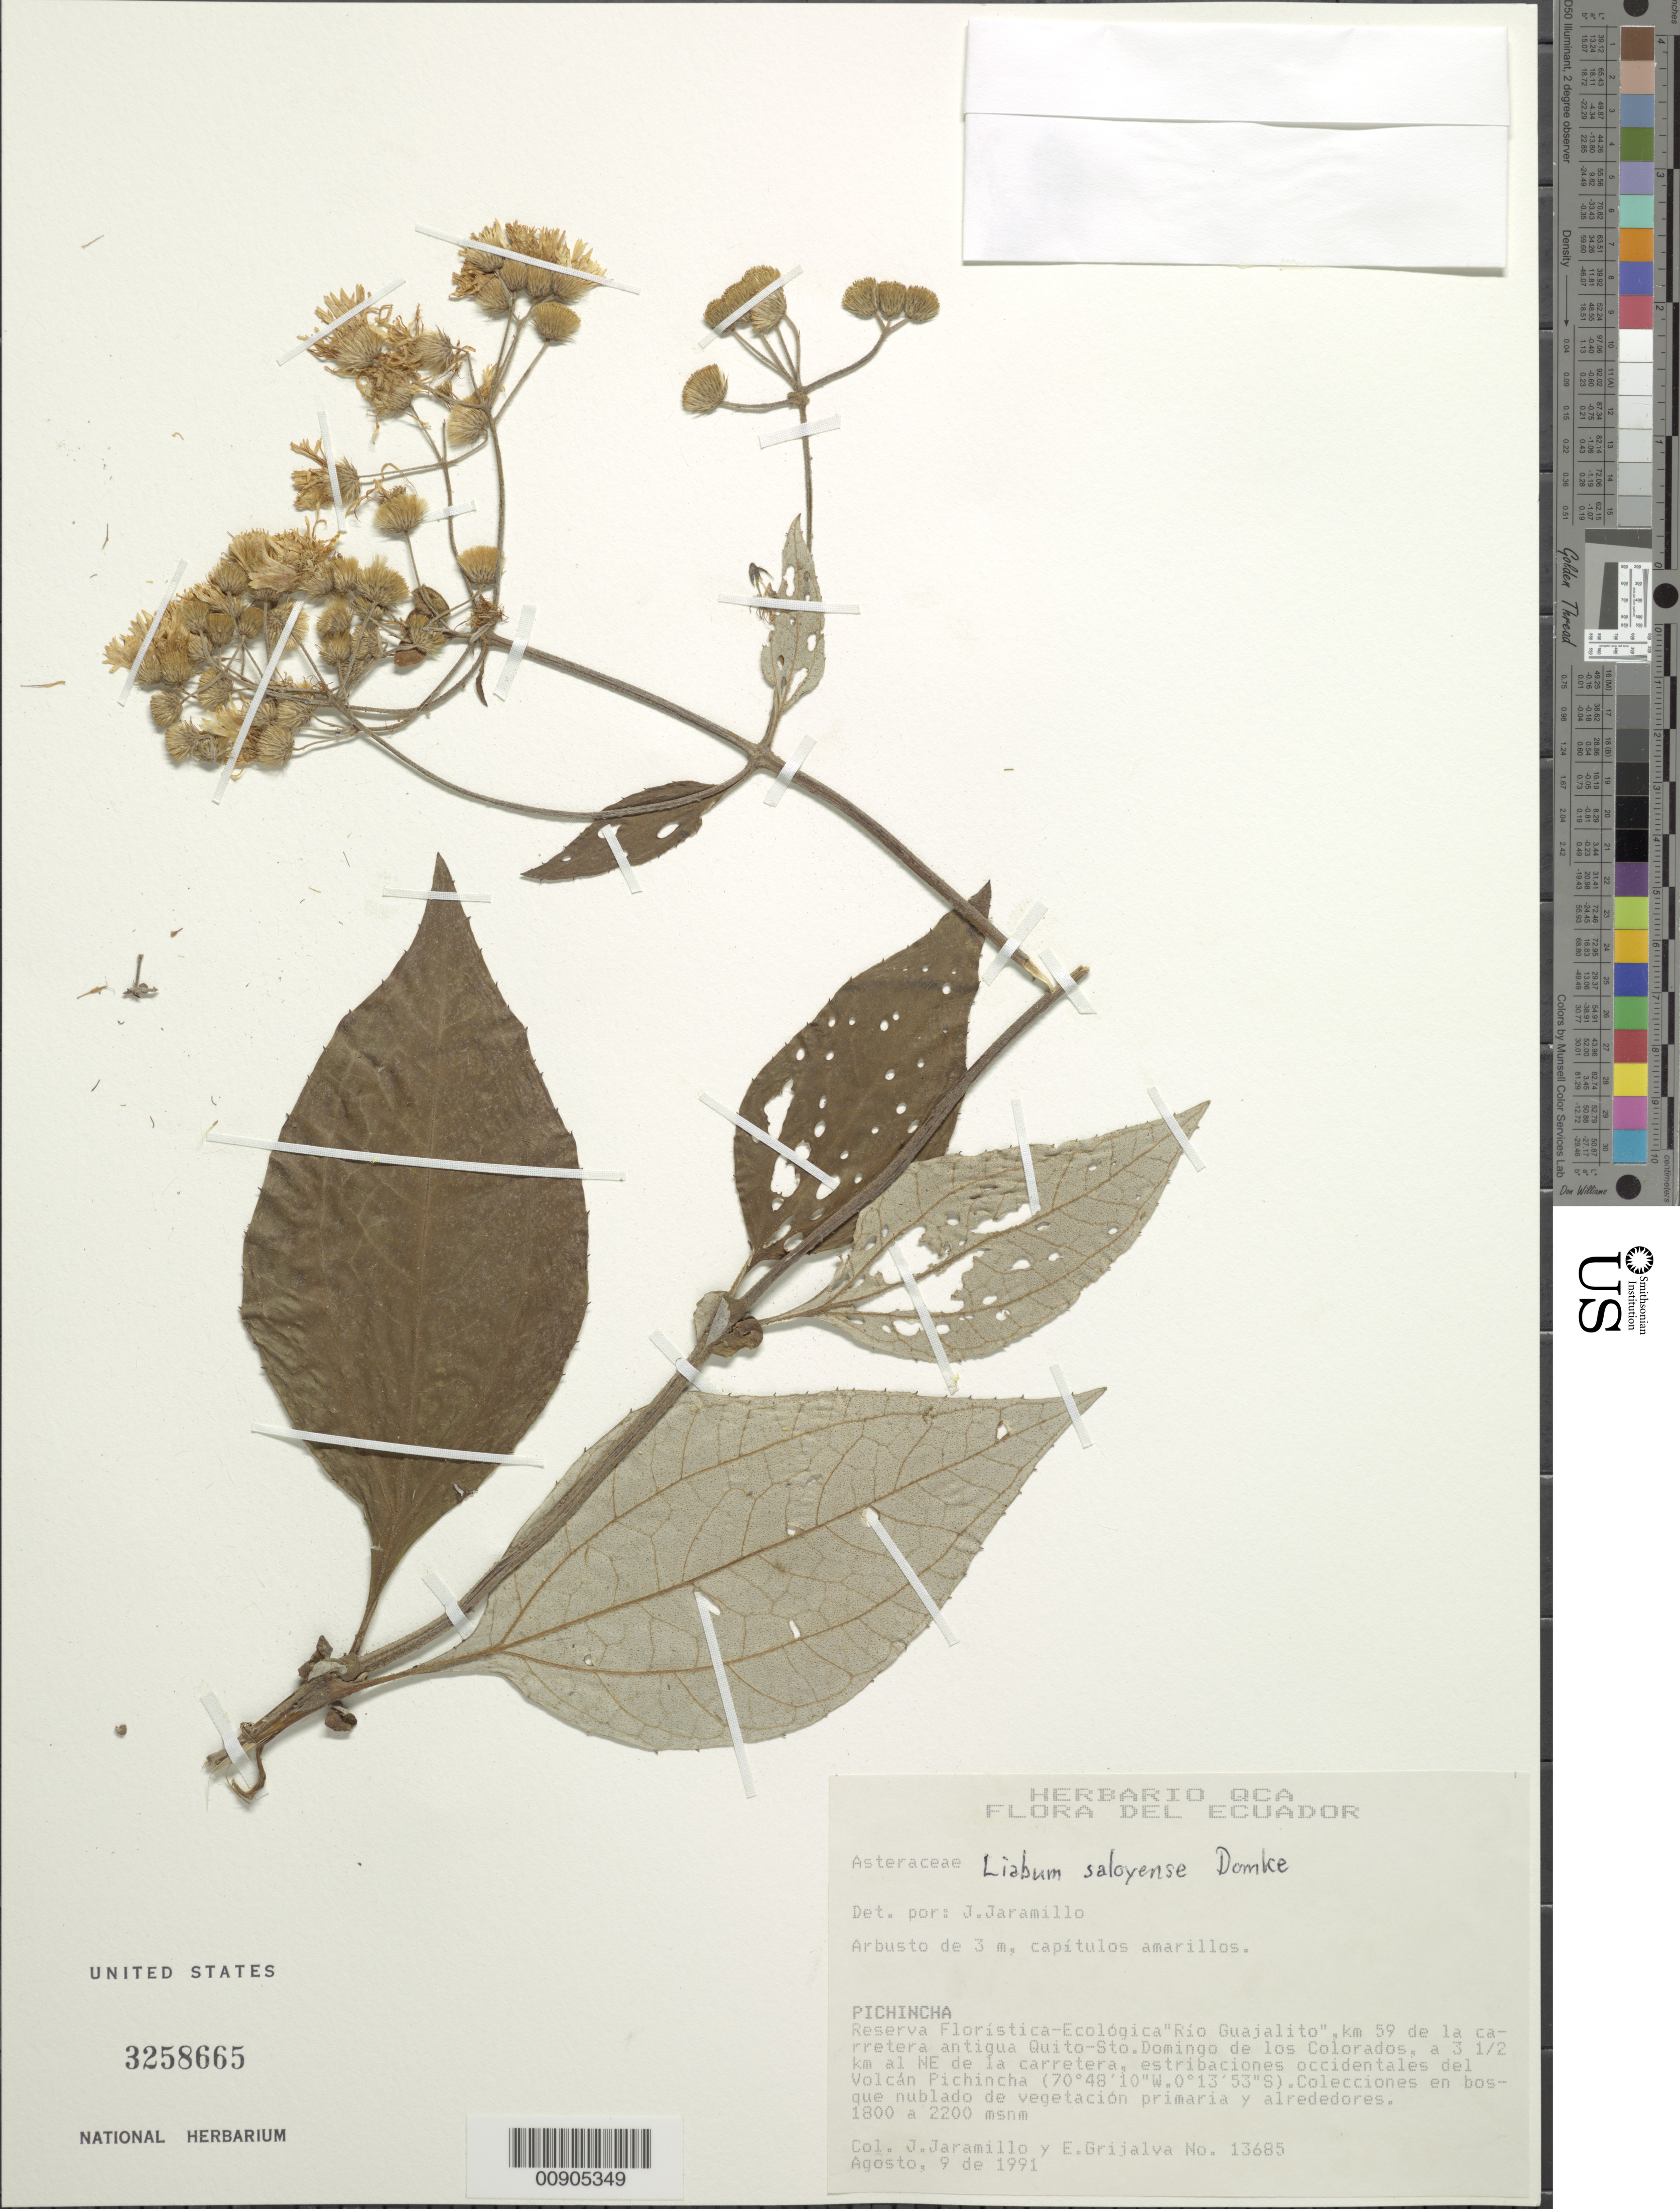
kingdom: Plantae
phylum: Tracheophyta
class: Magnoliopsida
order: Asterales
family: Asteraceae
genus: Liabum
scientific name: Liabum saloyense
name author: Domke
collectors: J. L. Jaramillo & E. Grijalva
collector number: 13685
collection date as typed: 9 August 1991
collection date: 1991-08-09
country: Ecuador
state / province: Pichincha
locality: Reserva Floristica-Ecológica "Río Guajalito", km 59 de la carretera Quito-Sto Domingo de los Colorados, 3.5 km NE carretera Volcán Pichincha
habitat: Bosque nublado de vegetación primaria y alrededores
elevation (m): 1800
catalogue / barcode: US 3258665